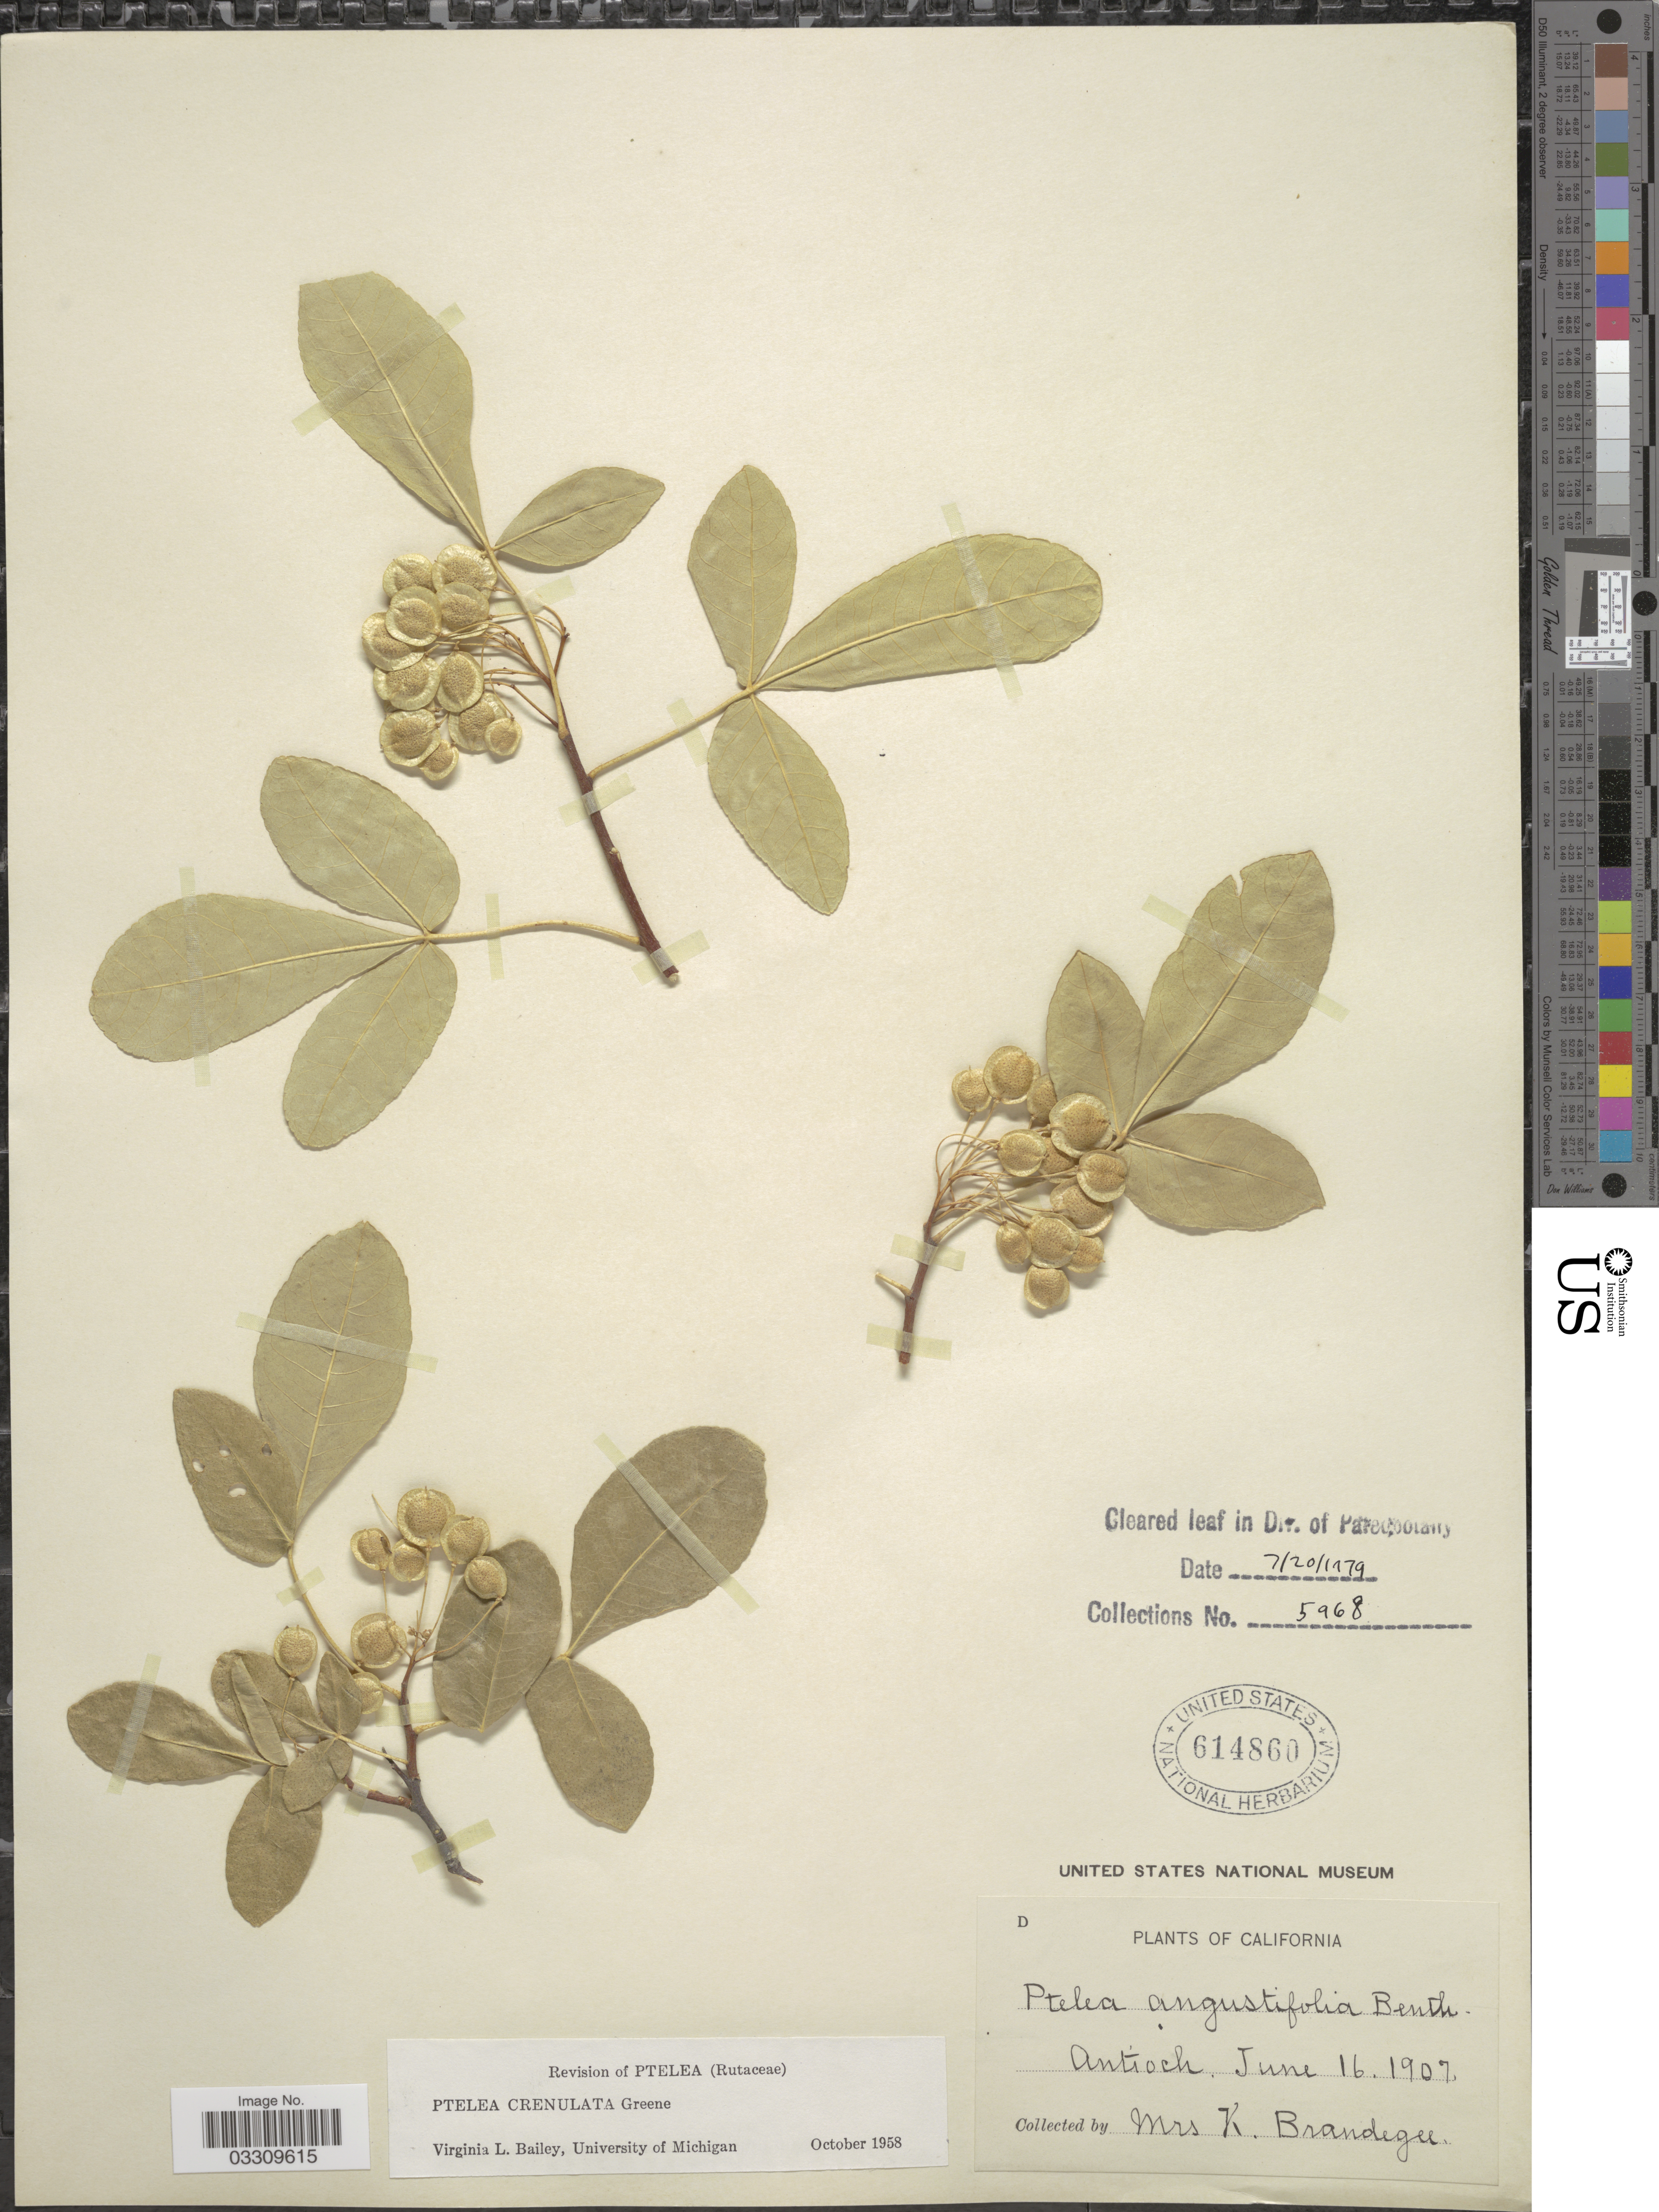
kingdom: Plantae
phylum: Tracheophyta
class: Magnoliopsida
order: Sapindales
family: Rutaceae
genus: Ptelea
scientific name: Ptelea crenulata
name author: Greene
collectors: M. K. Brandegee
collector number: D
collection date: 1907-06-16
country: United States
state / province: California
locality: Antioch.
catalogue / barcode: US 614860